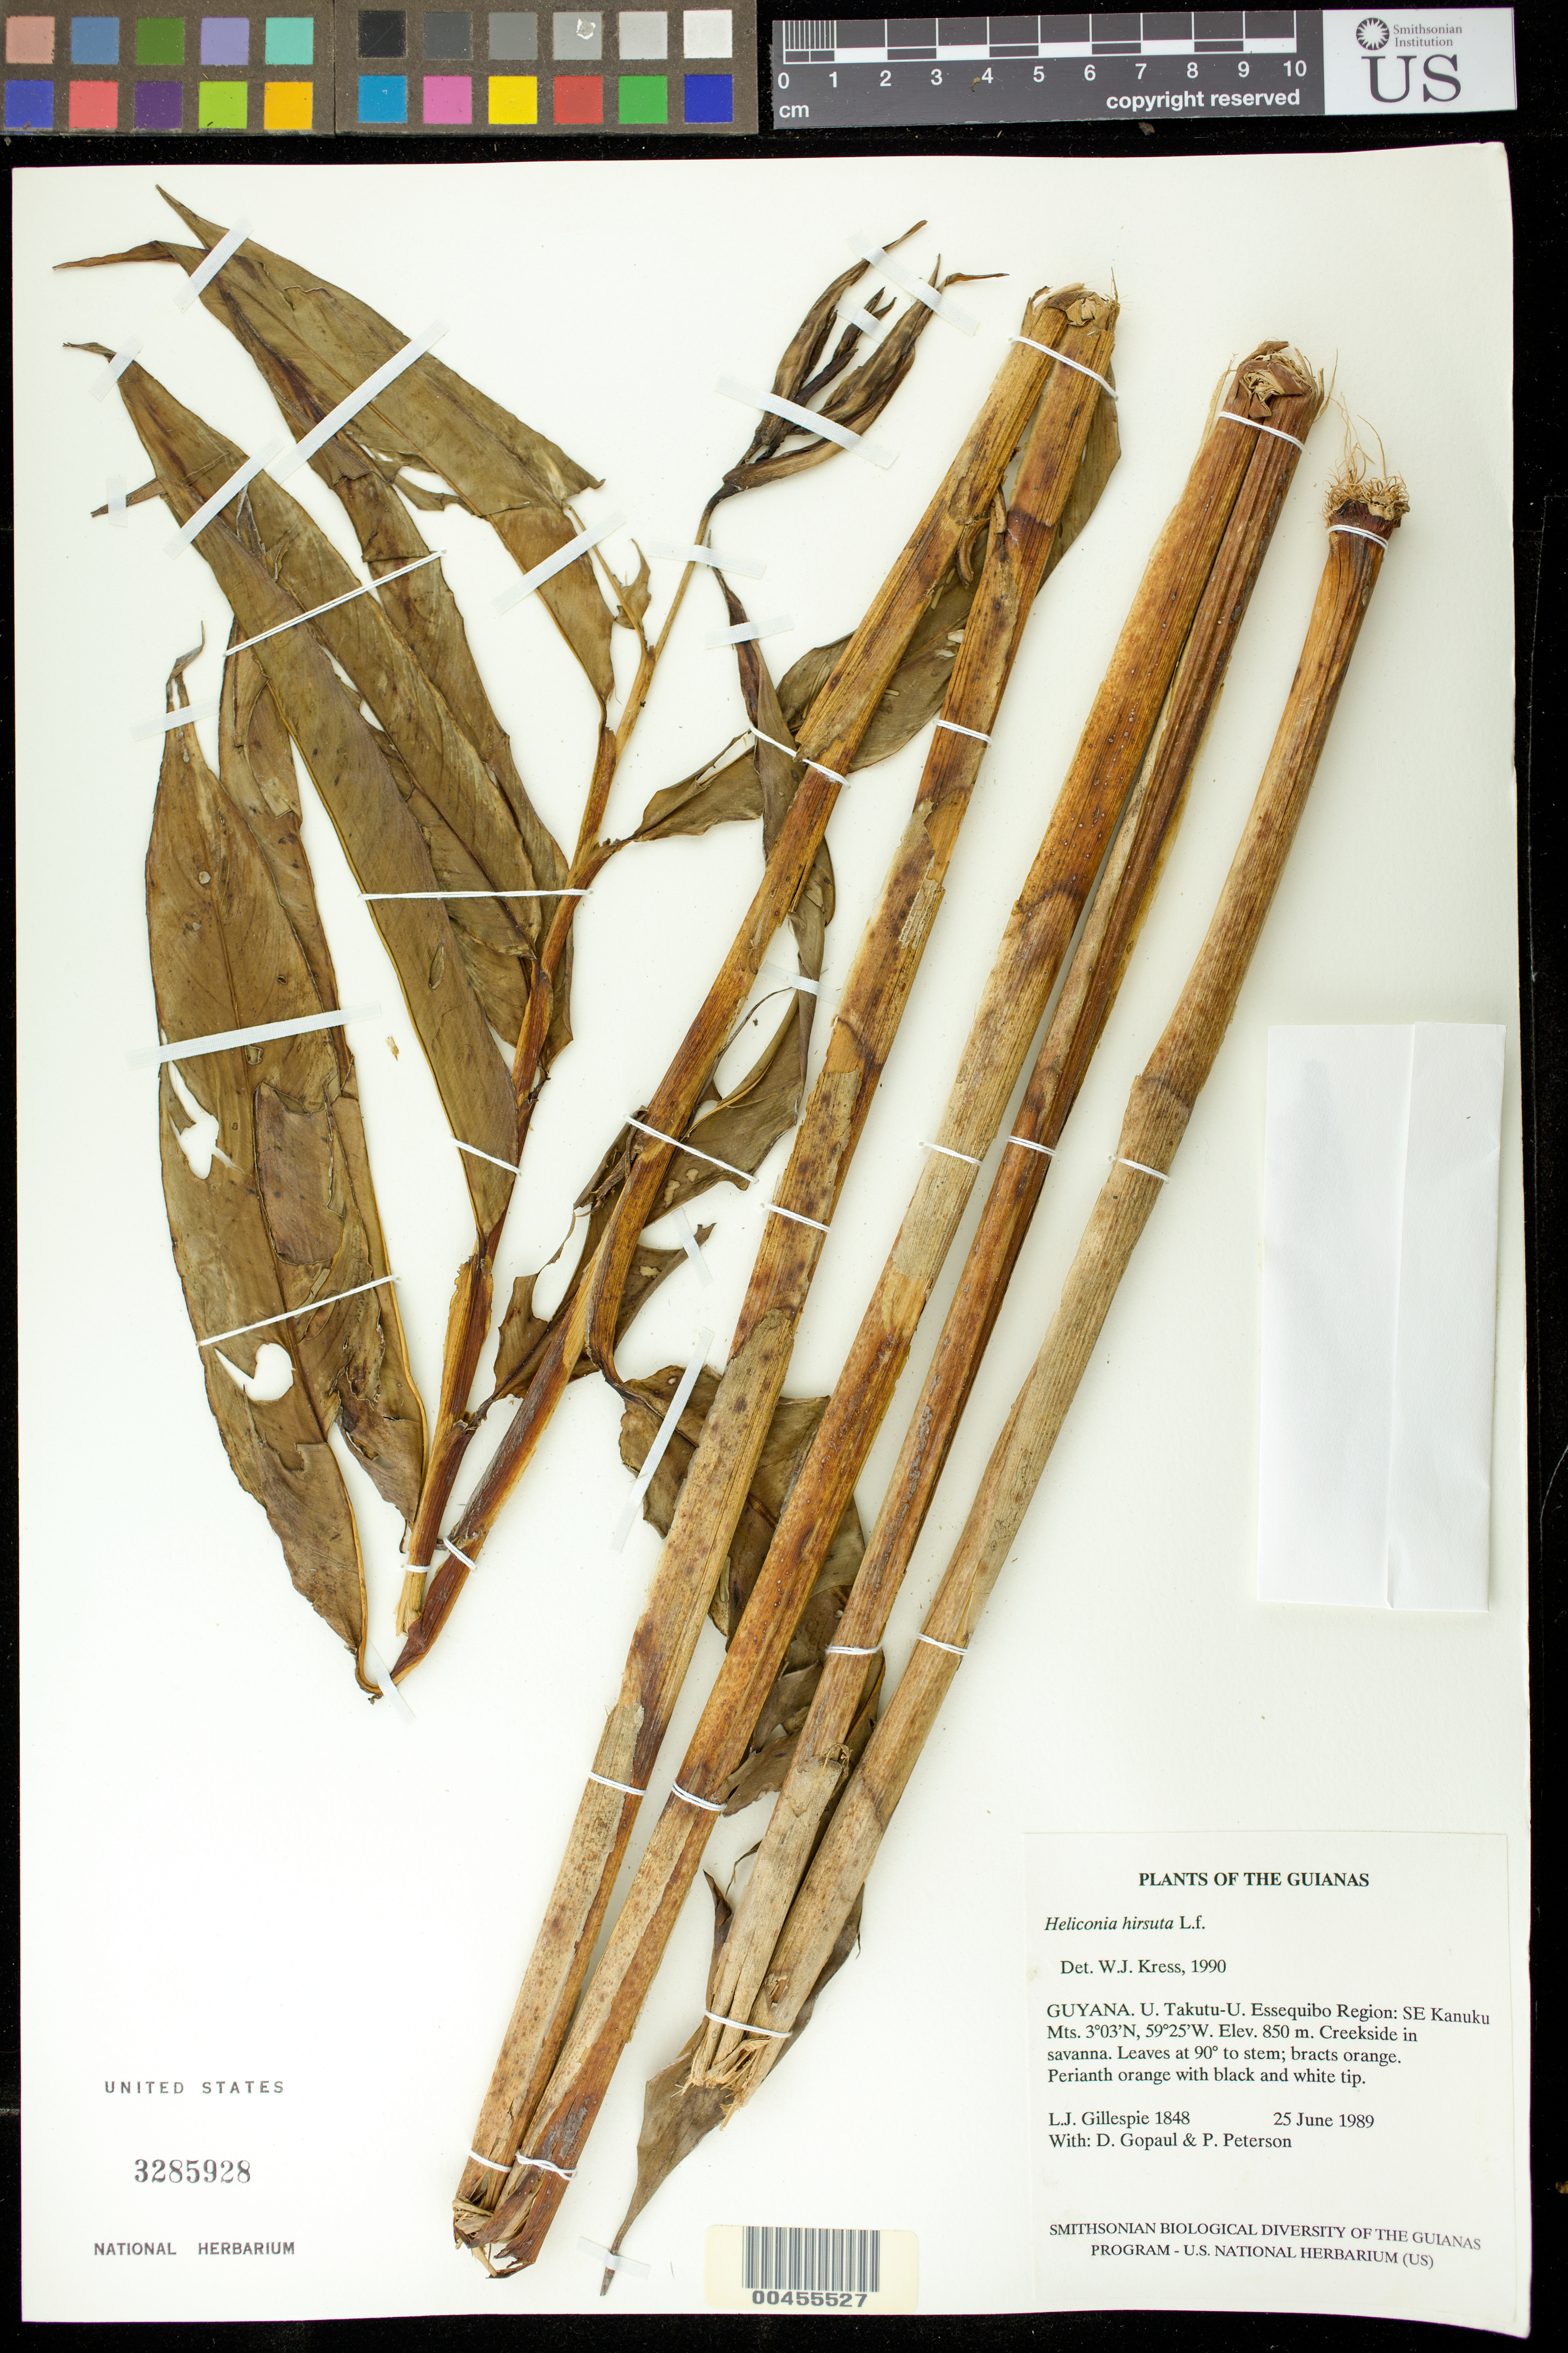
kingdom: Plantae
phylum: Tracheophyta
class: Liliopsida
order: Zingiberales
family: Heliconiaceae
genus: Heliconia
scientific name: Heliconia hirsuta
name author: L. f.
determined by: Kress, W. J., (US), Smithsonian Institution - National Museum of Natural History (UNITED STATES)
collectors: L. J. Gillespie, D. Gopaul & P. M. Peterson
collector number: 1848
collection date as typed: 25 June 1989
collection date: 1989-06-25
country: Guyana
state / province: U. Takutu-U. Essequibo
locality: SE Kanuku Mts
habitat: Creekside in savanna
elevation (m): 250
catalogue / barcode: US 3285928